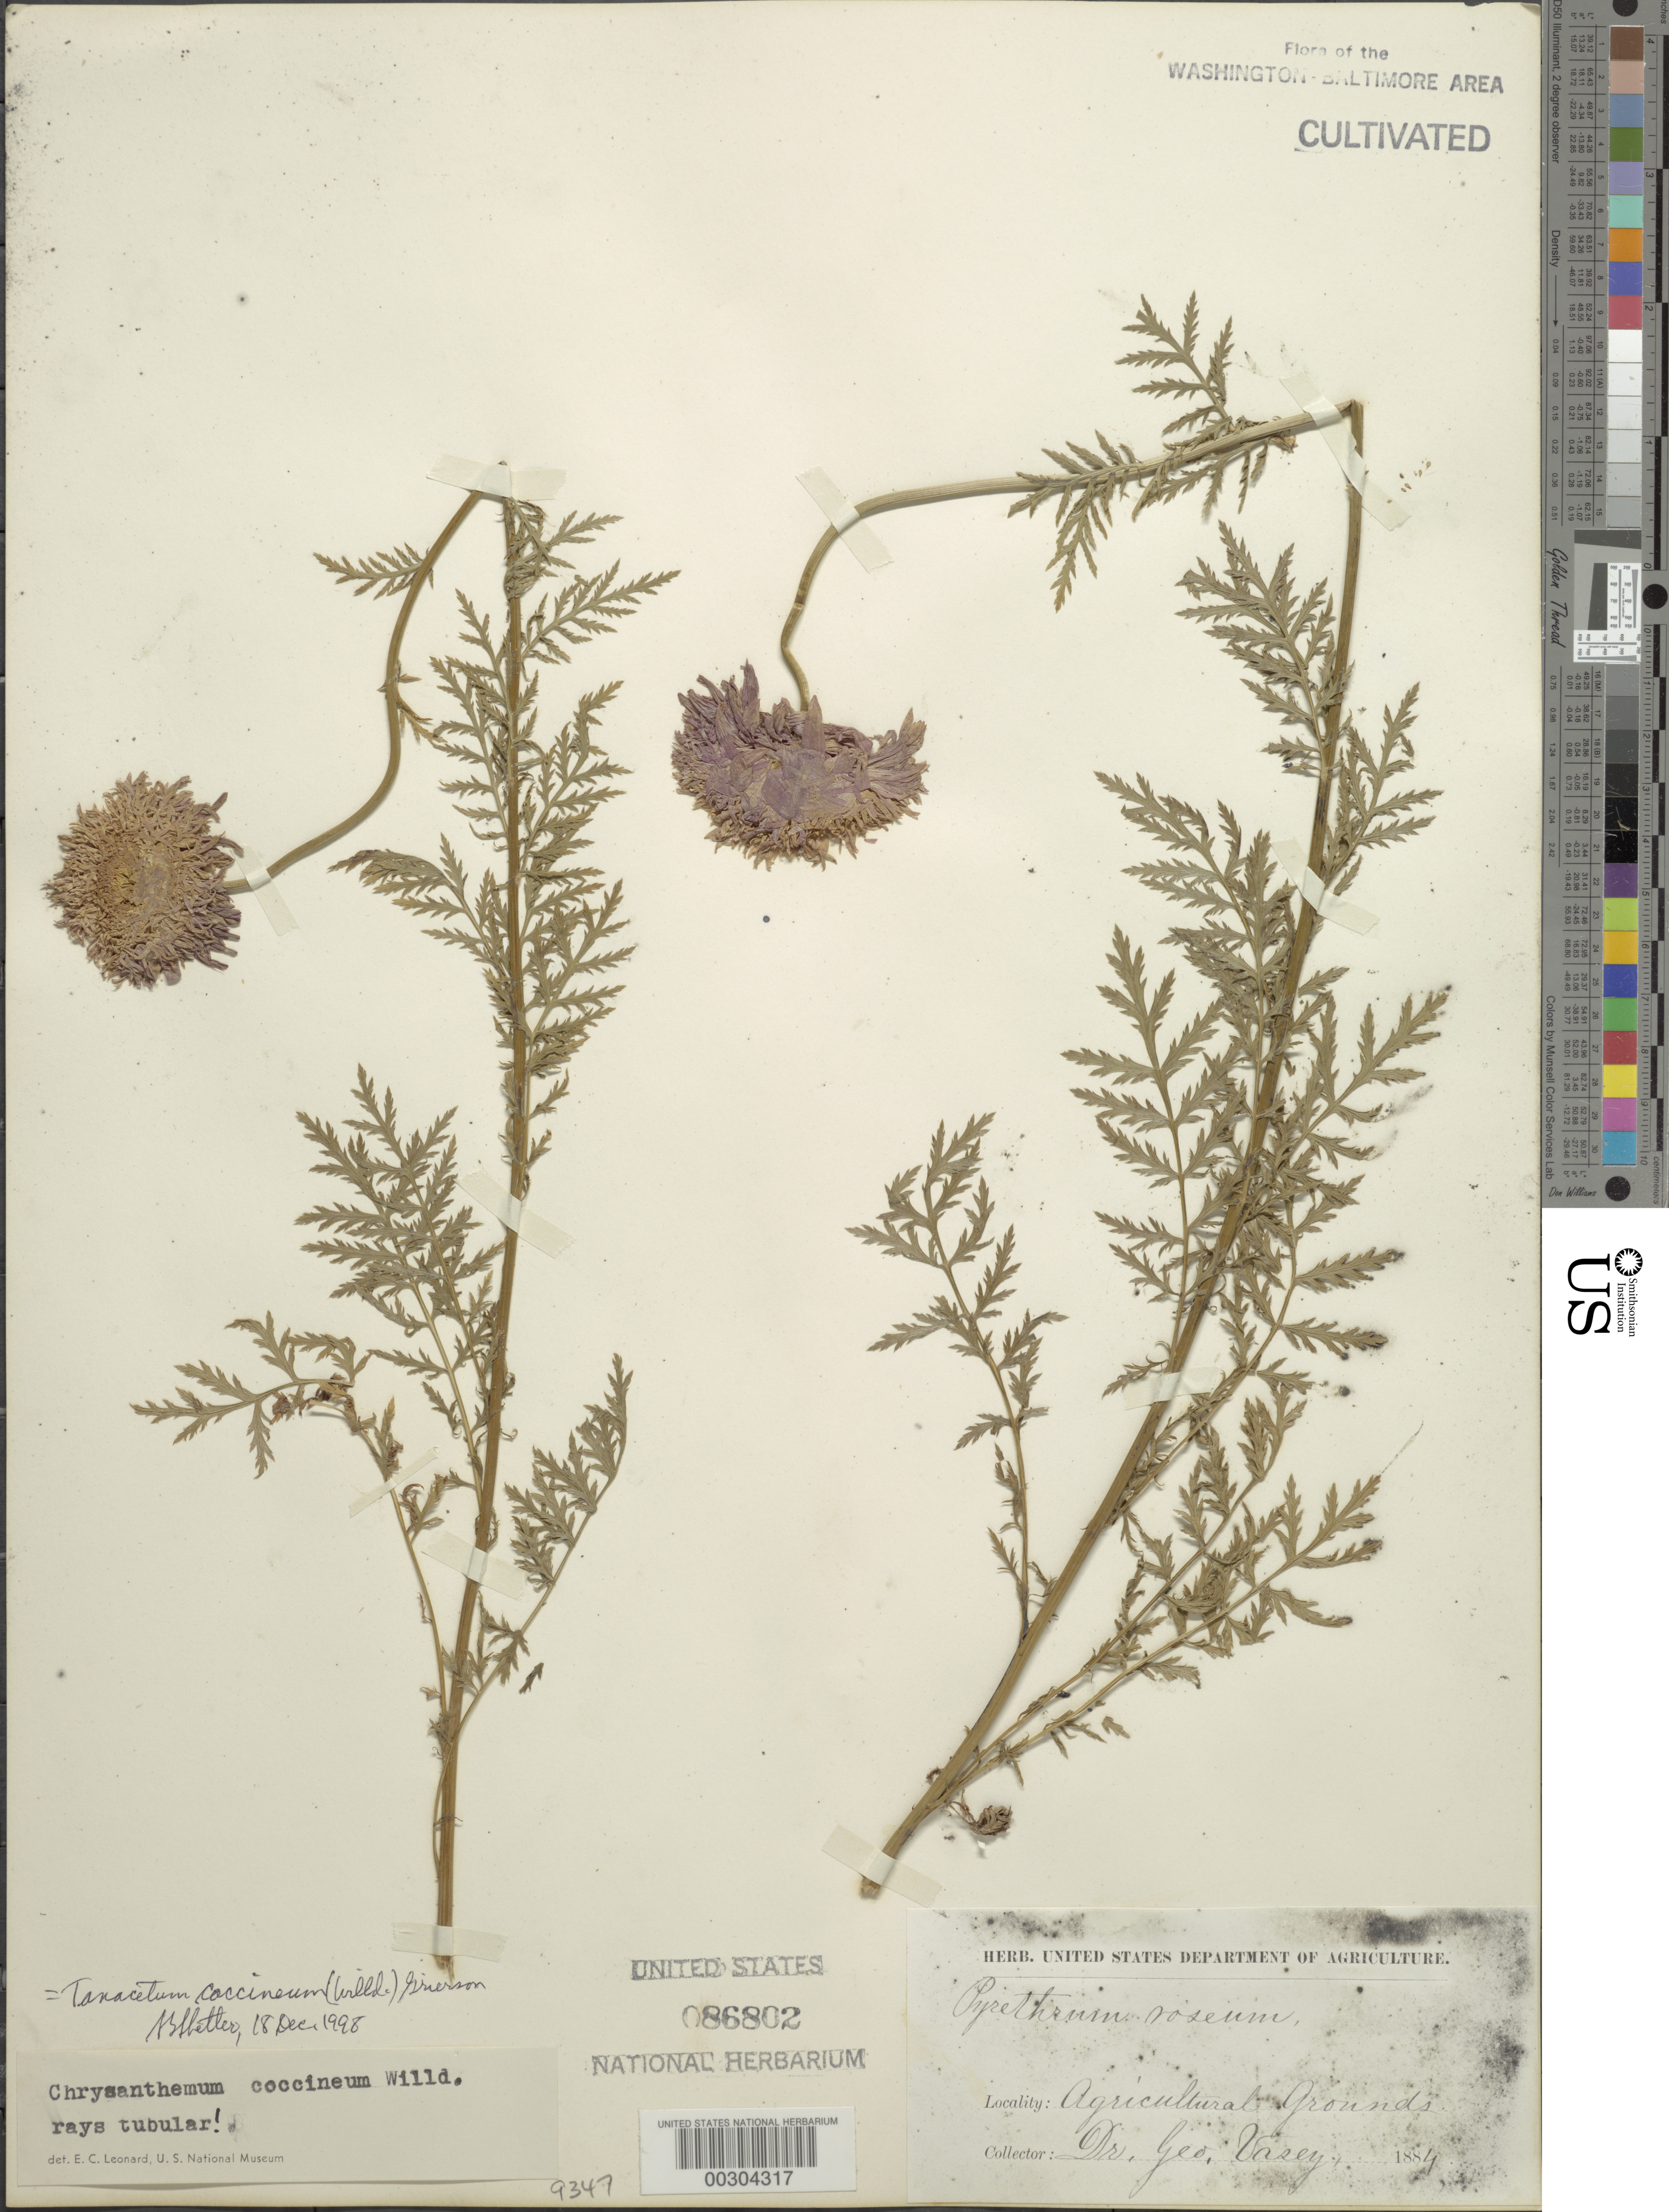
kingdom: Plantae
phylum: Tracheophyta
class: Magnoliopsida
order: Asterales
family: Asteraceae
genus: Tanacetum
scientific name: Tanacetum coccineum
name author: (Willd.) Grierson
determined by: Shetler, Stanwyn G., (US), NMNH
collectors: G. R. Vasey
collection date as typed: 1884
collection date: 1884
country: United States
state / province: District of Columbia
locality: Department of Agriculture grounds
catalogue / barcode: US 86802